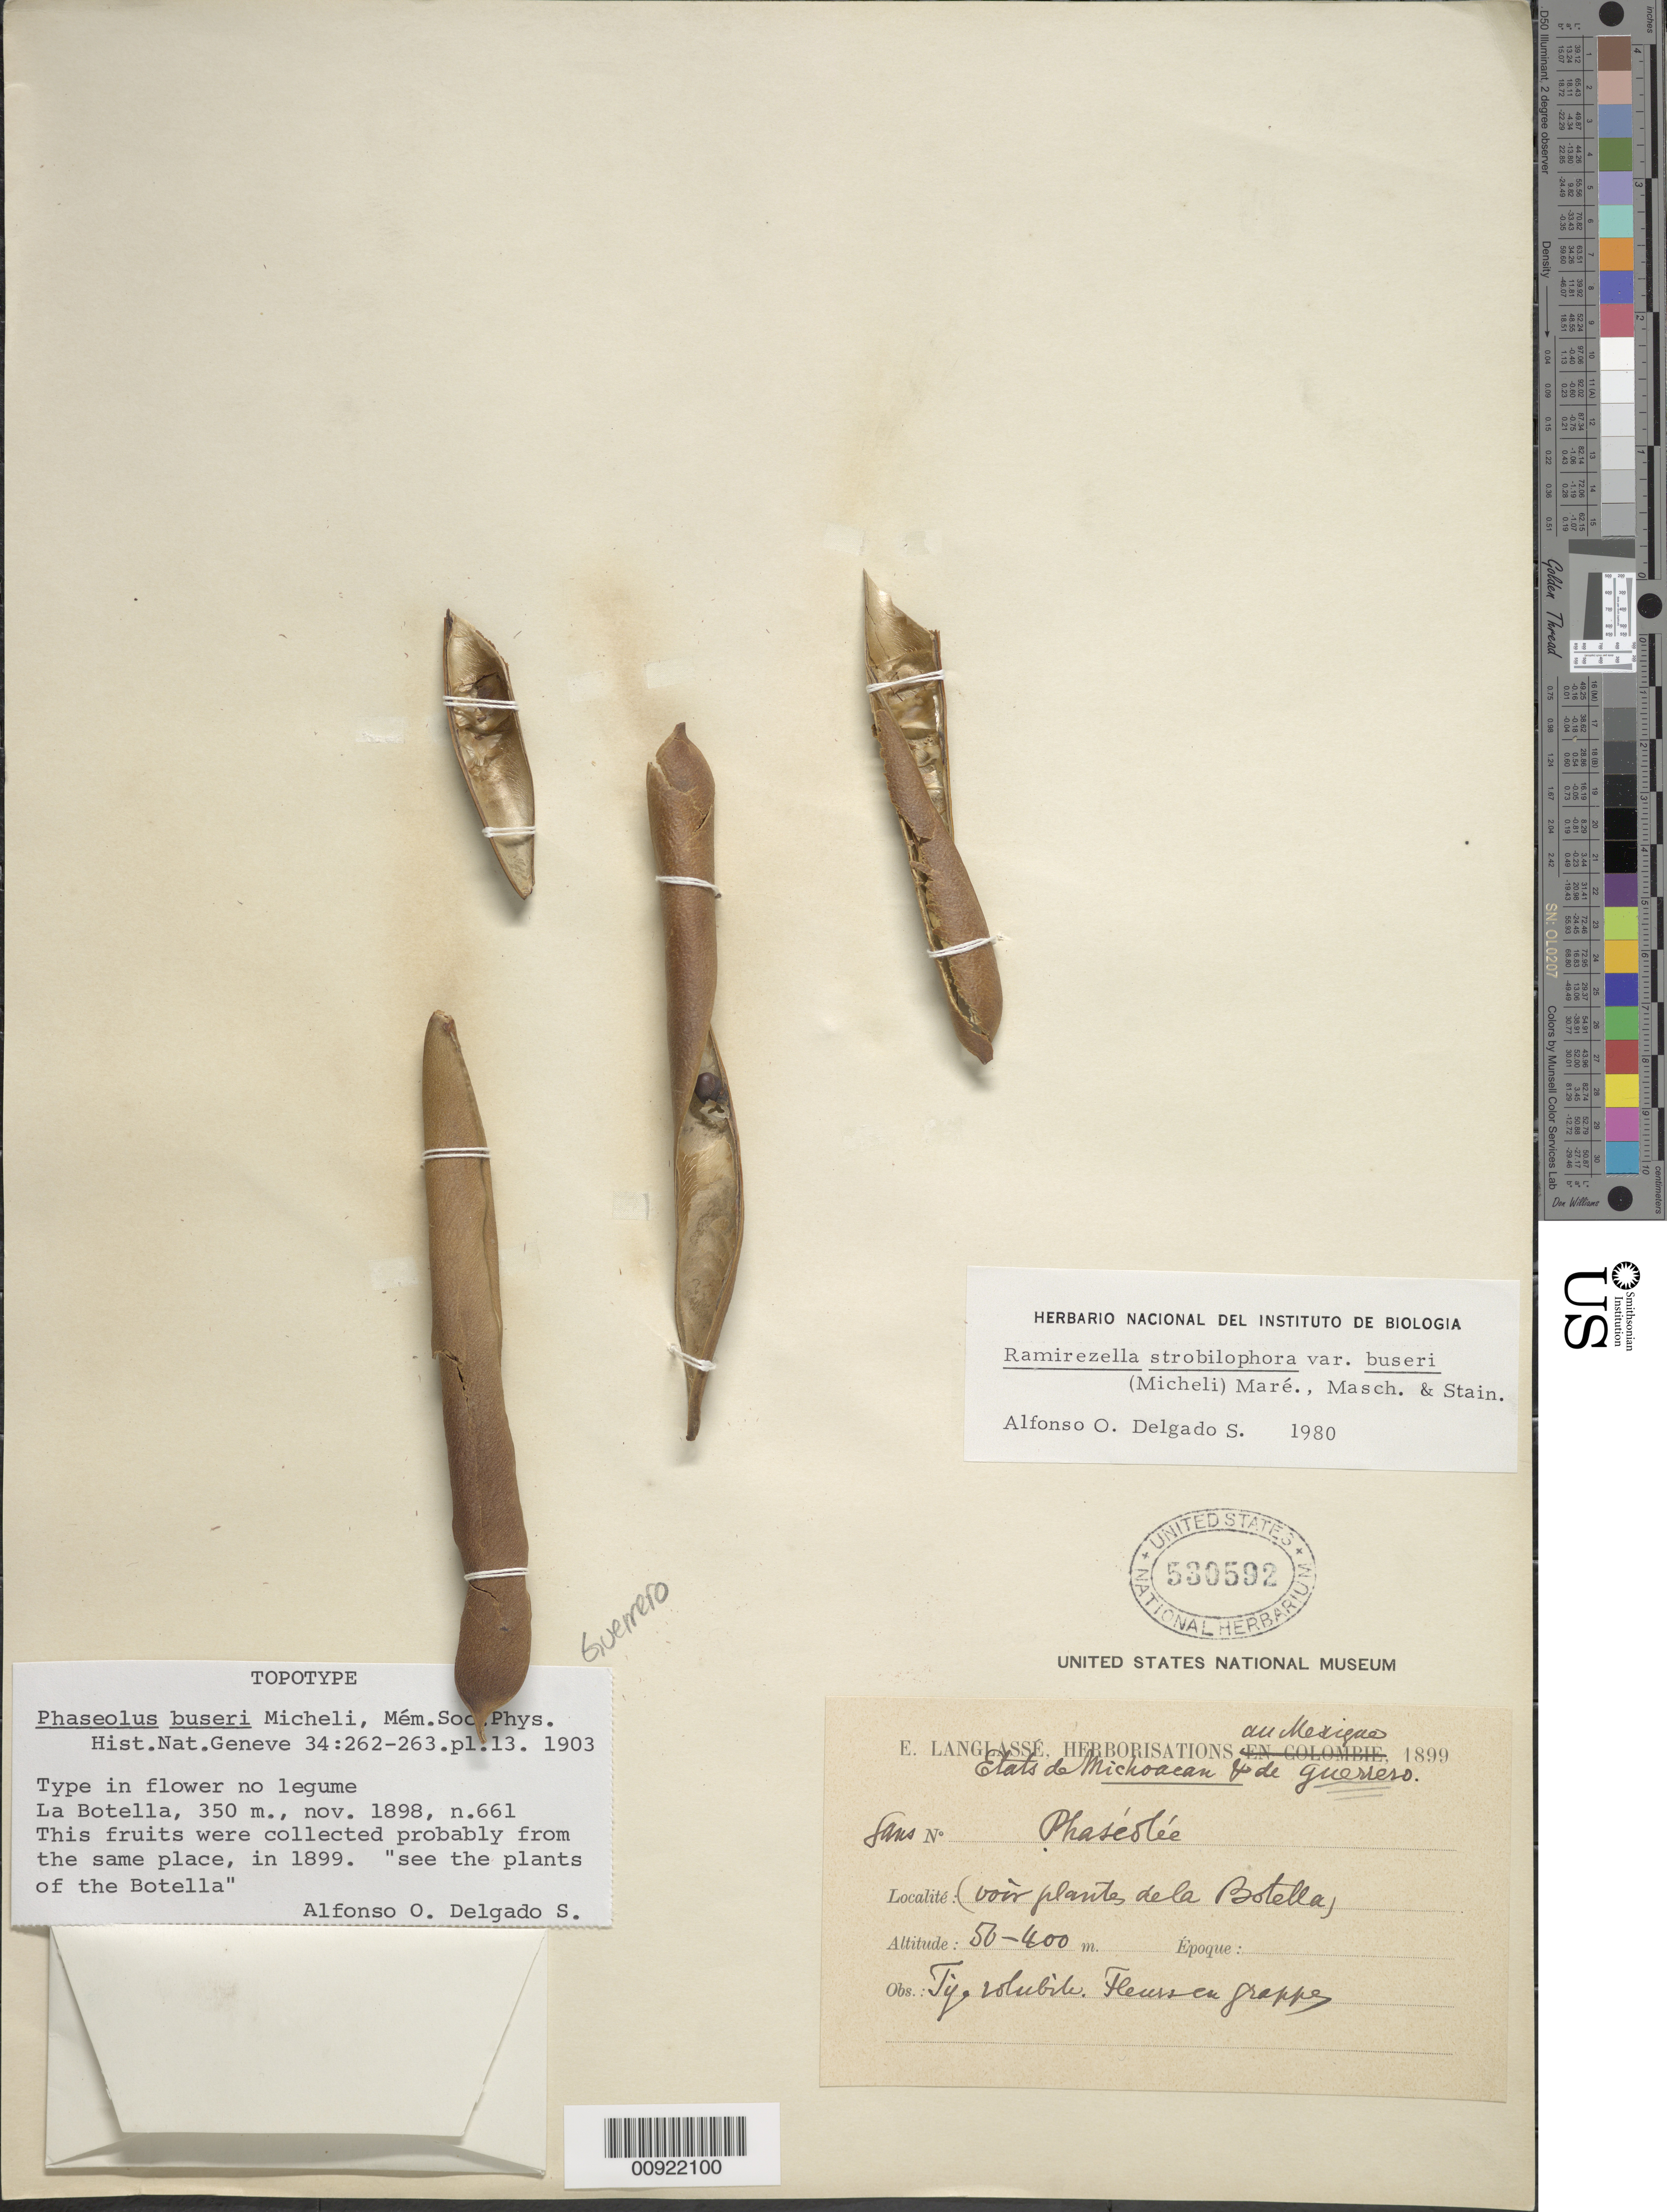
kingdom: Plantae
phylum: Tracheophyta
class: Magnoliopsida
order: Fabales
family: Fabaceae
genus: Ramirezella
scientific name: Ramirezella strobilophora var. buseri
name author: (B.L. Rob.) Rose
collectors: E. Langlassé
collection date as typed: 1899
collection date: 1899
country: Mexico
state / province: Guerrero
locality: (voir plants de la Botella). La Botella is in the State of Guerrero.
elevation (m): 400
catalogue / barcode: US 530592